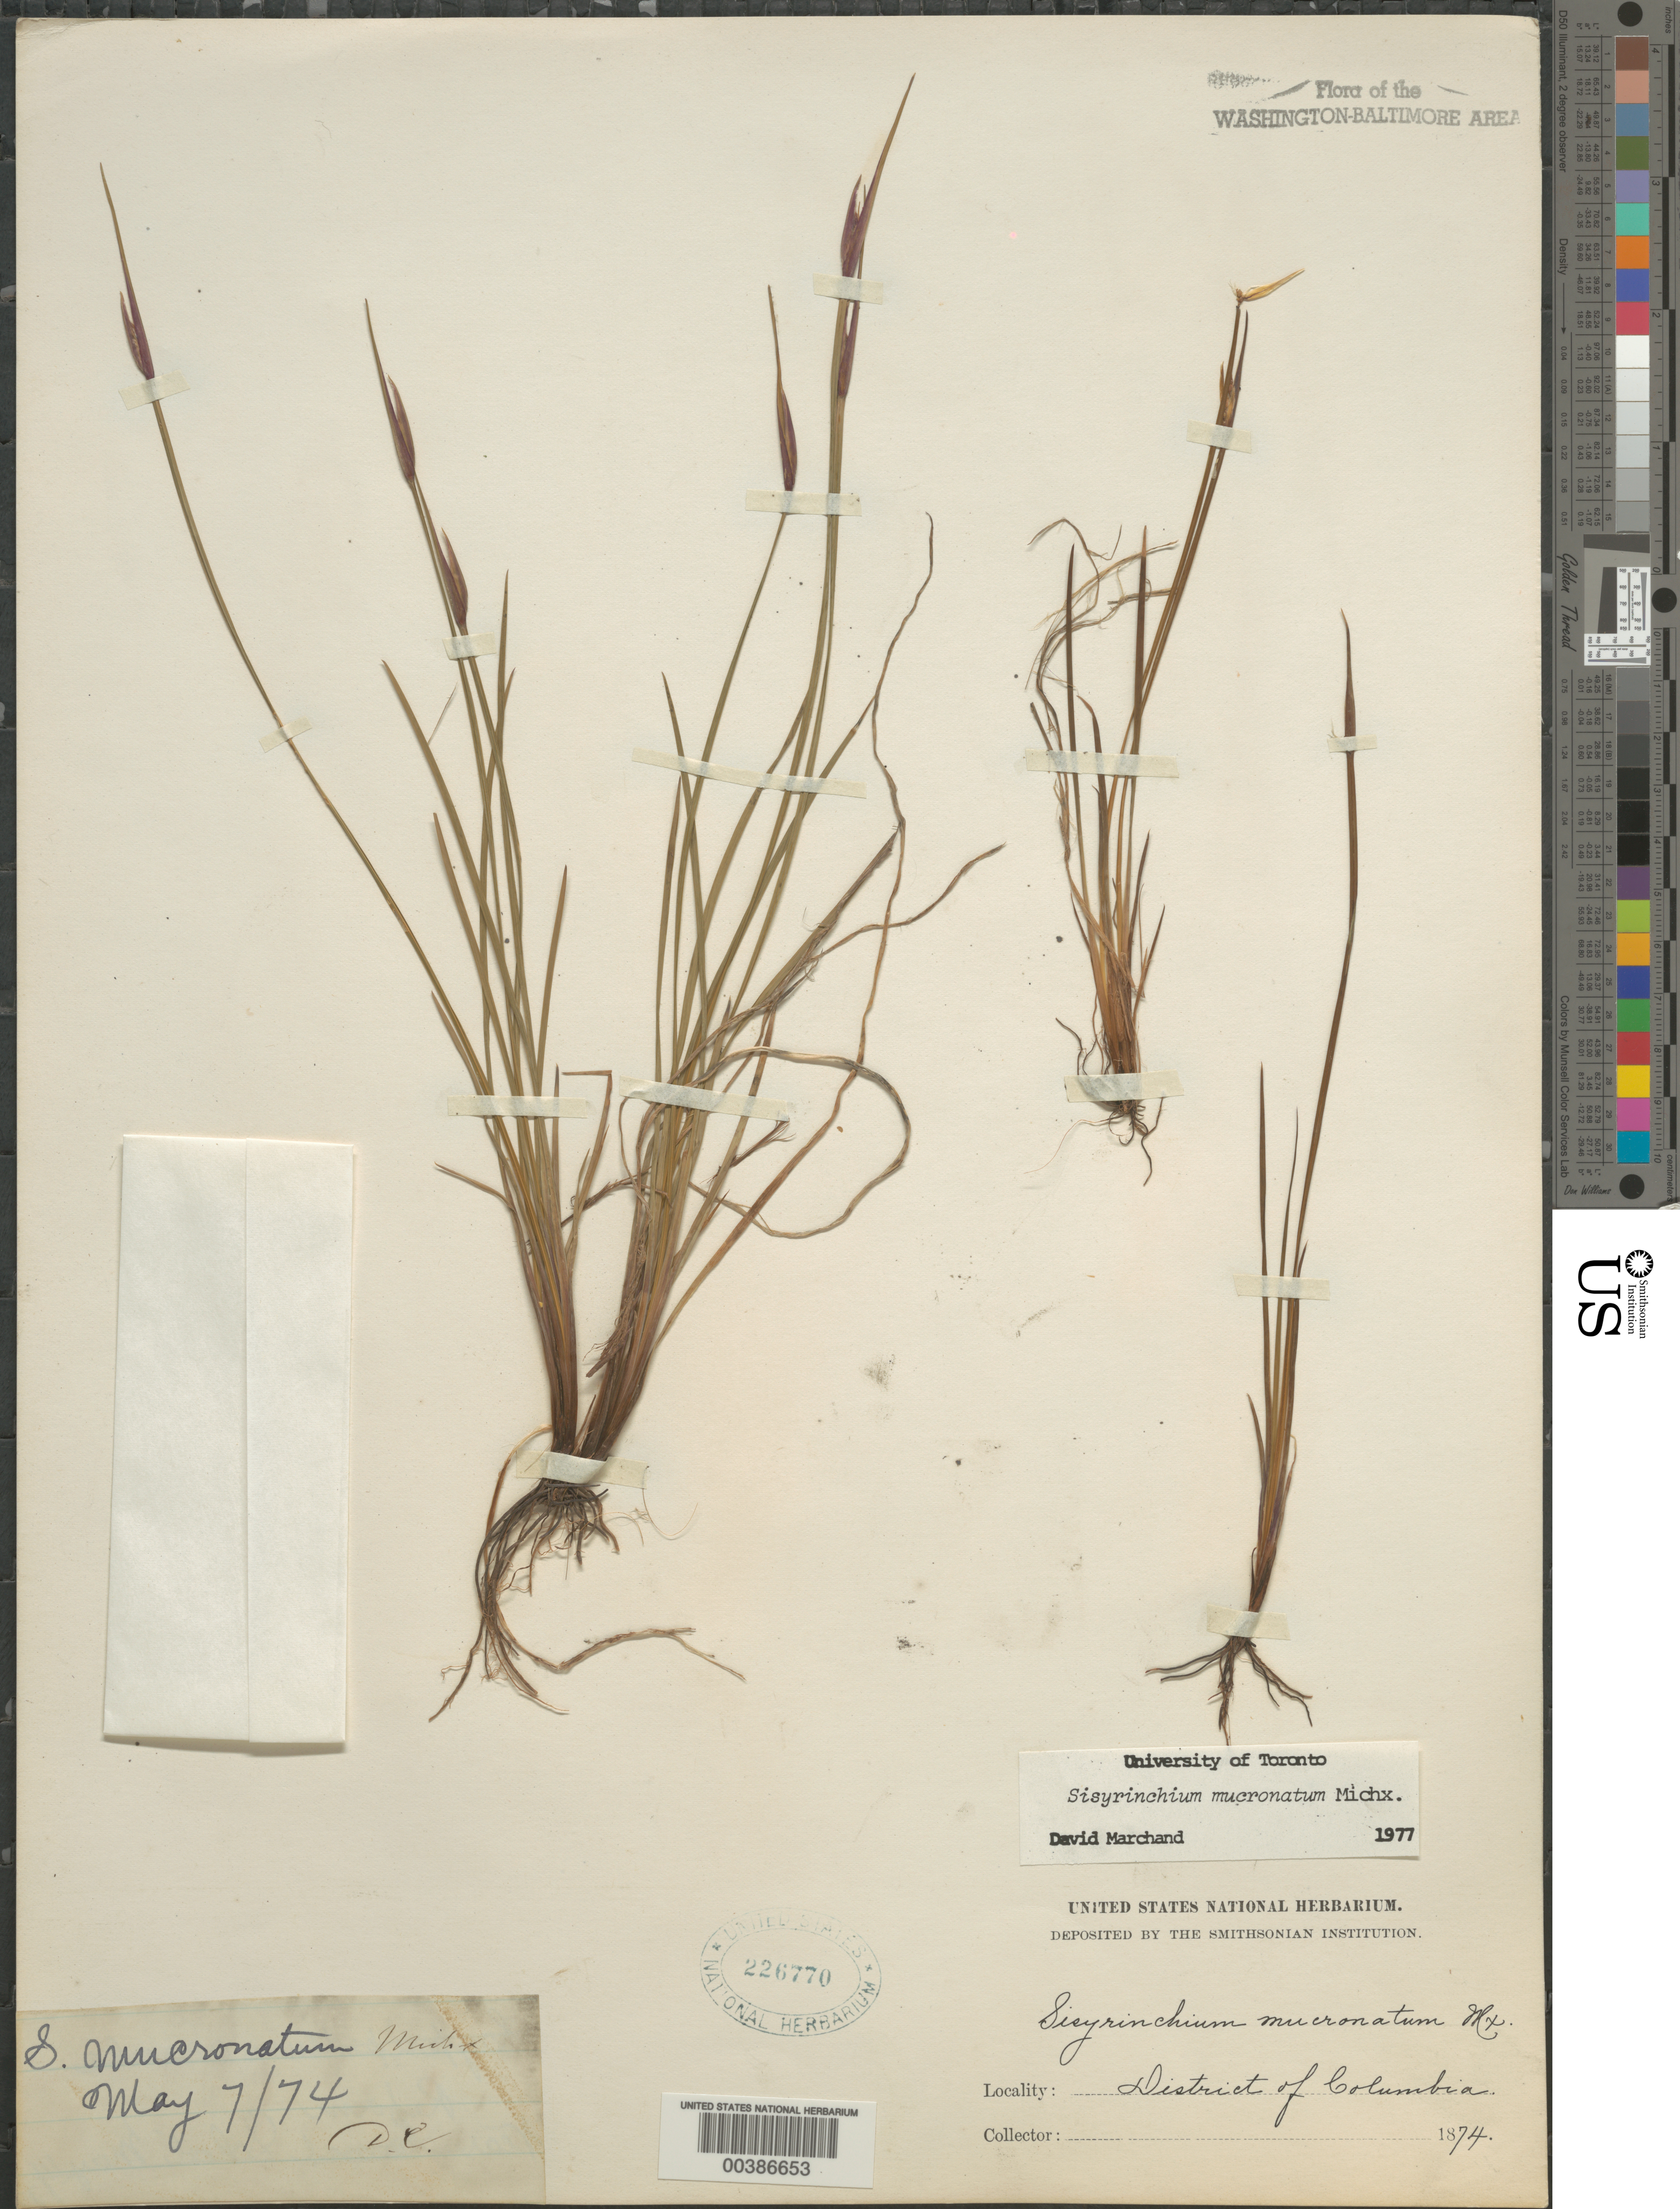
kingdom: Plantae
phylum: Tracheophyta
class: Liliopsida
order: Asparagales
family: Iridaceae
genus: Sisyrinchium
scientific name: Sisyrinchium mucronatum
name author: Michx.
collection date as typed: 07 May 1874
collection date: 1874-05-07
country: United States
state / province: District of Columbia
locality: Washington DC area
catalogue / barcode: US 226770